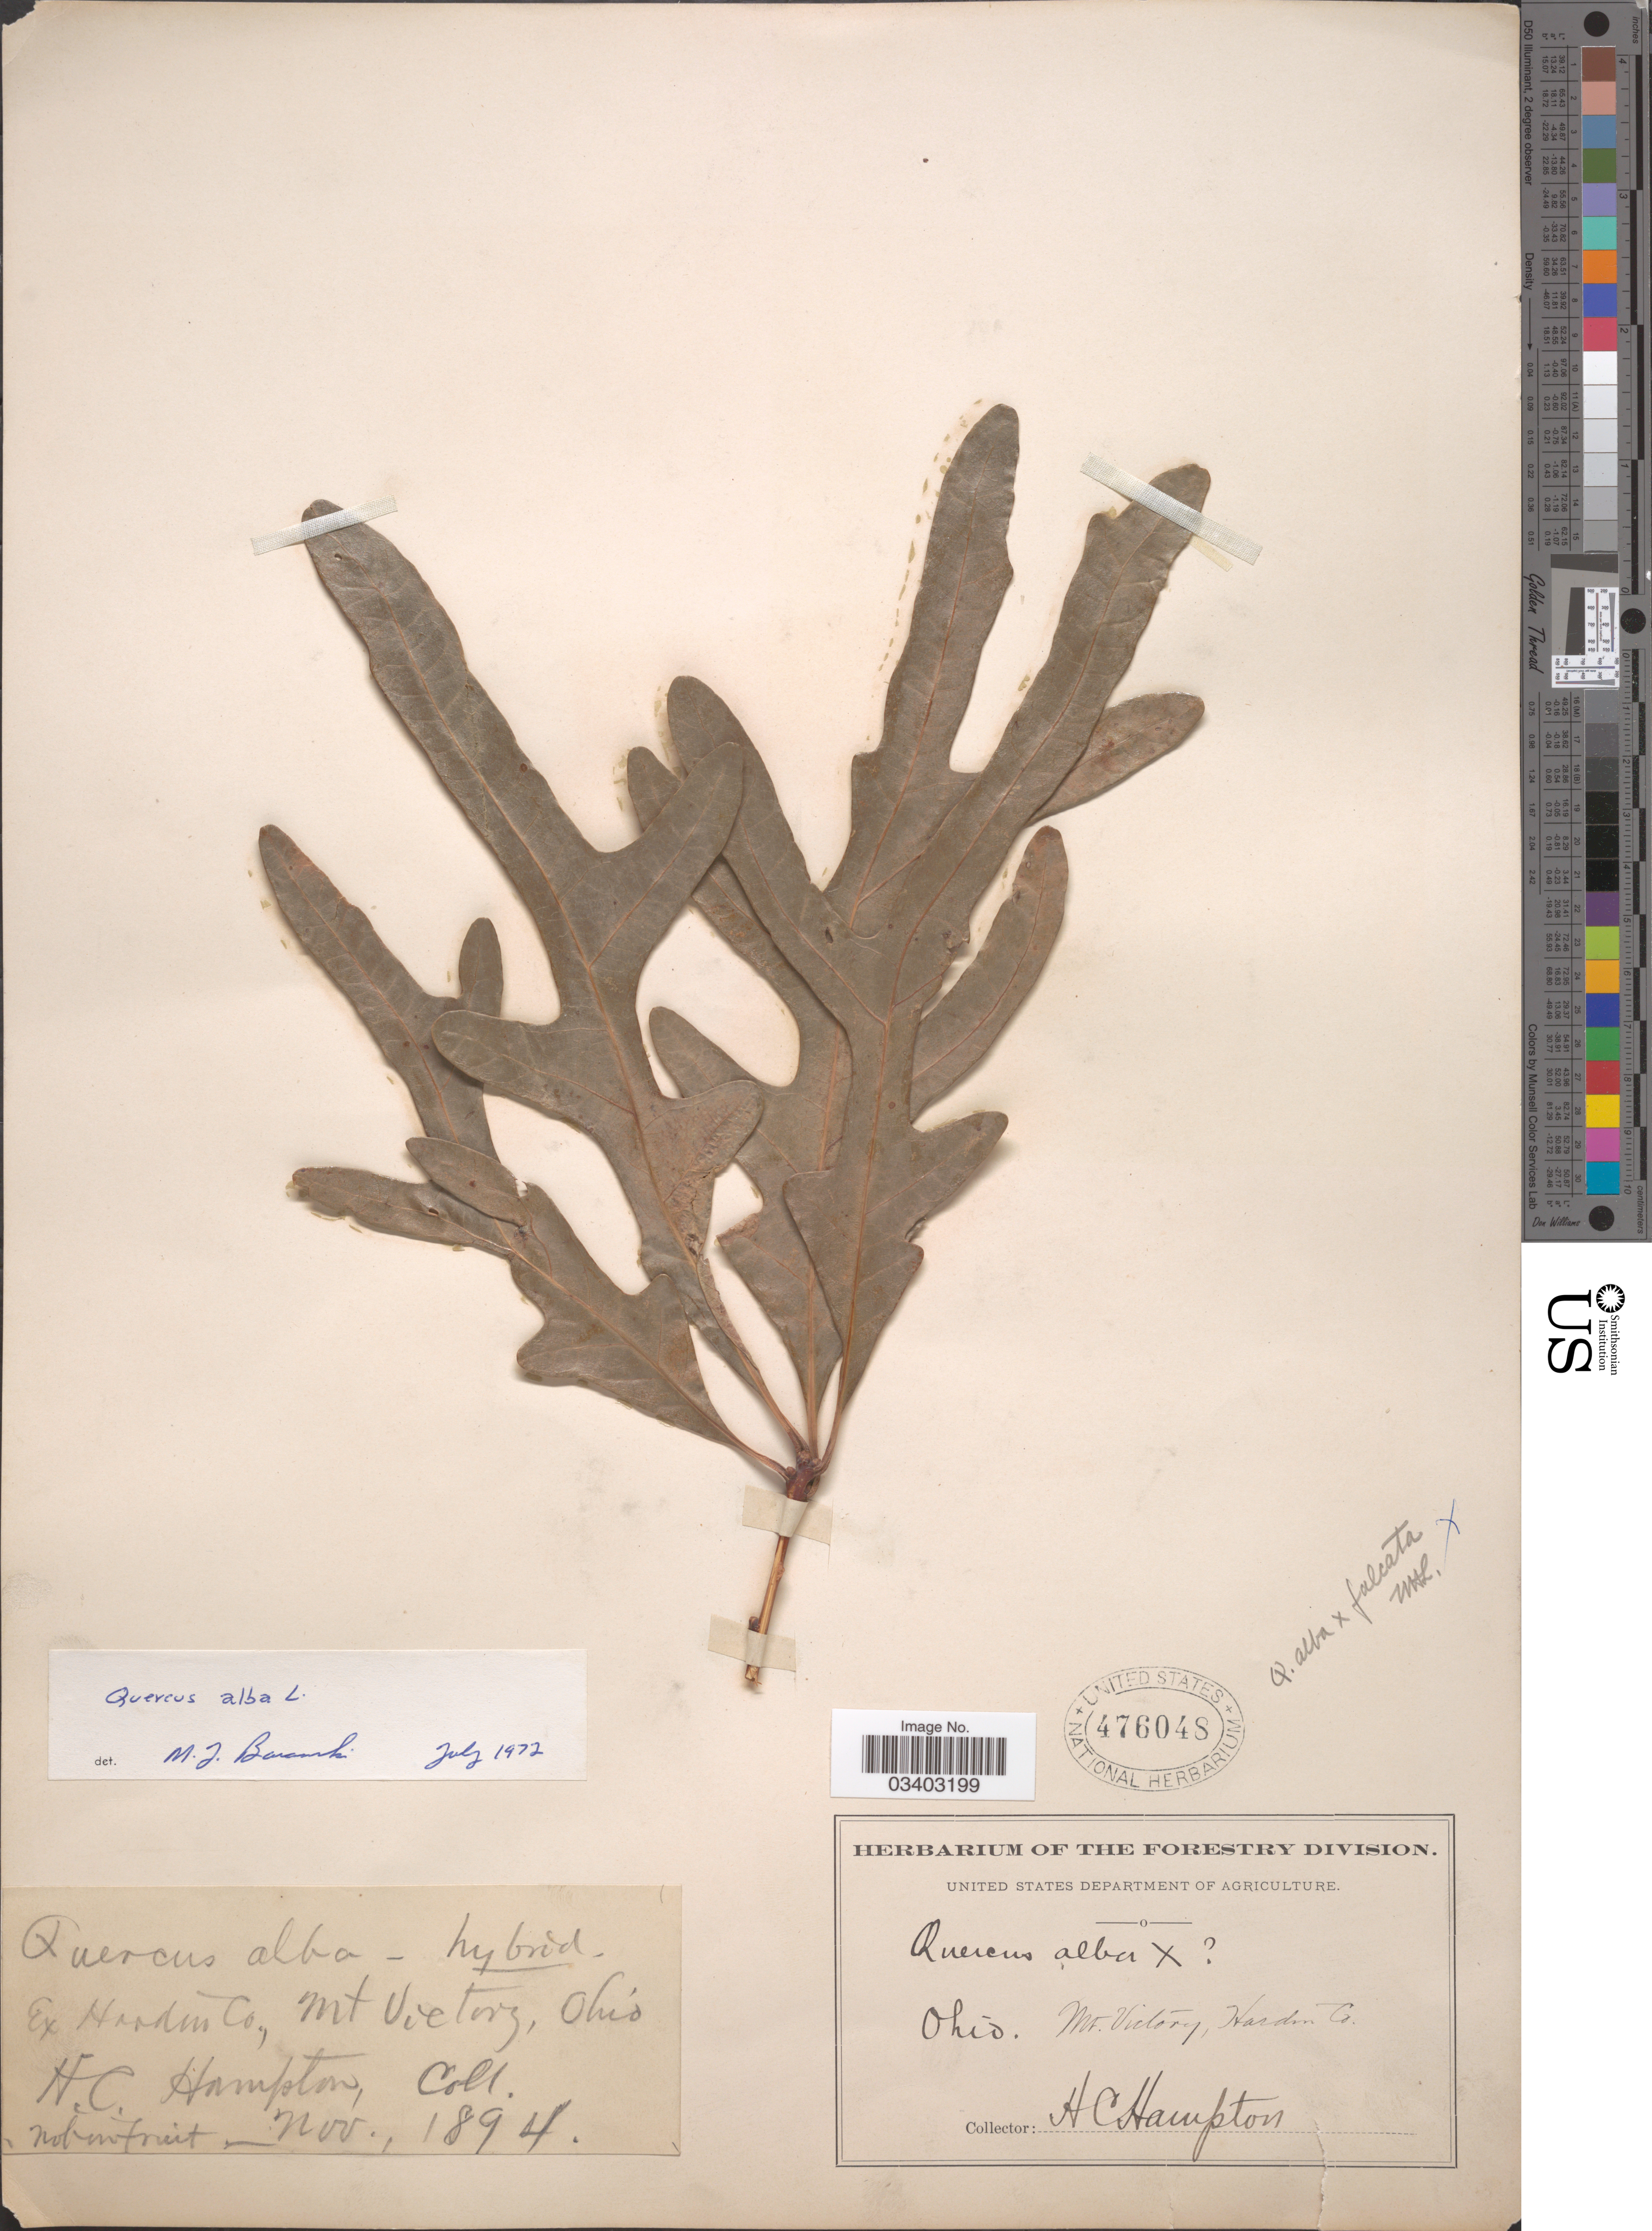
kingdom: Plantae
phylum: Tracheophyta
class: Magnoliopsida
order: Fagales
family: Fagaceae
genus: Quercus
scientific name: Quercus alba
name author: L.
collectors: H. Hampton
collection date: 1894-11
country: United States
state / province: Ohio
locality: Mt. Victory, Hardin Co.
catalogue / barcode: US 476048